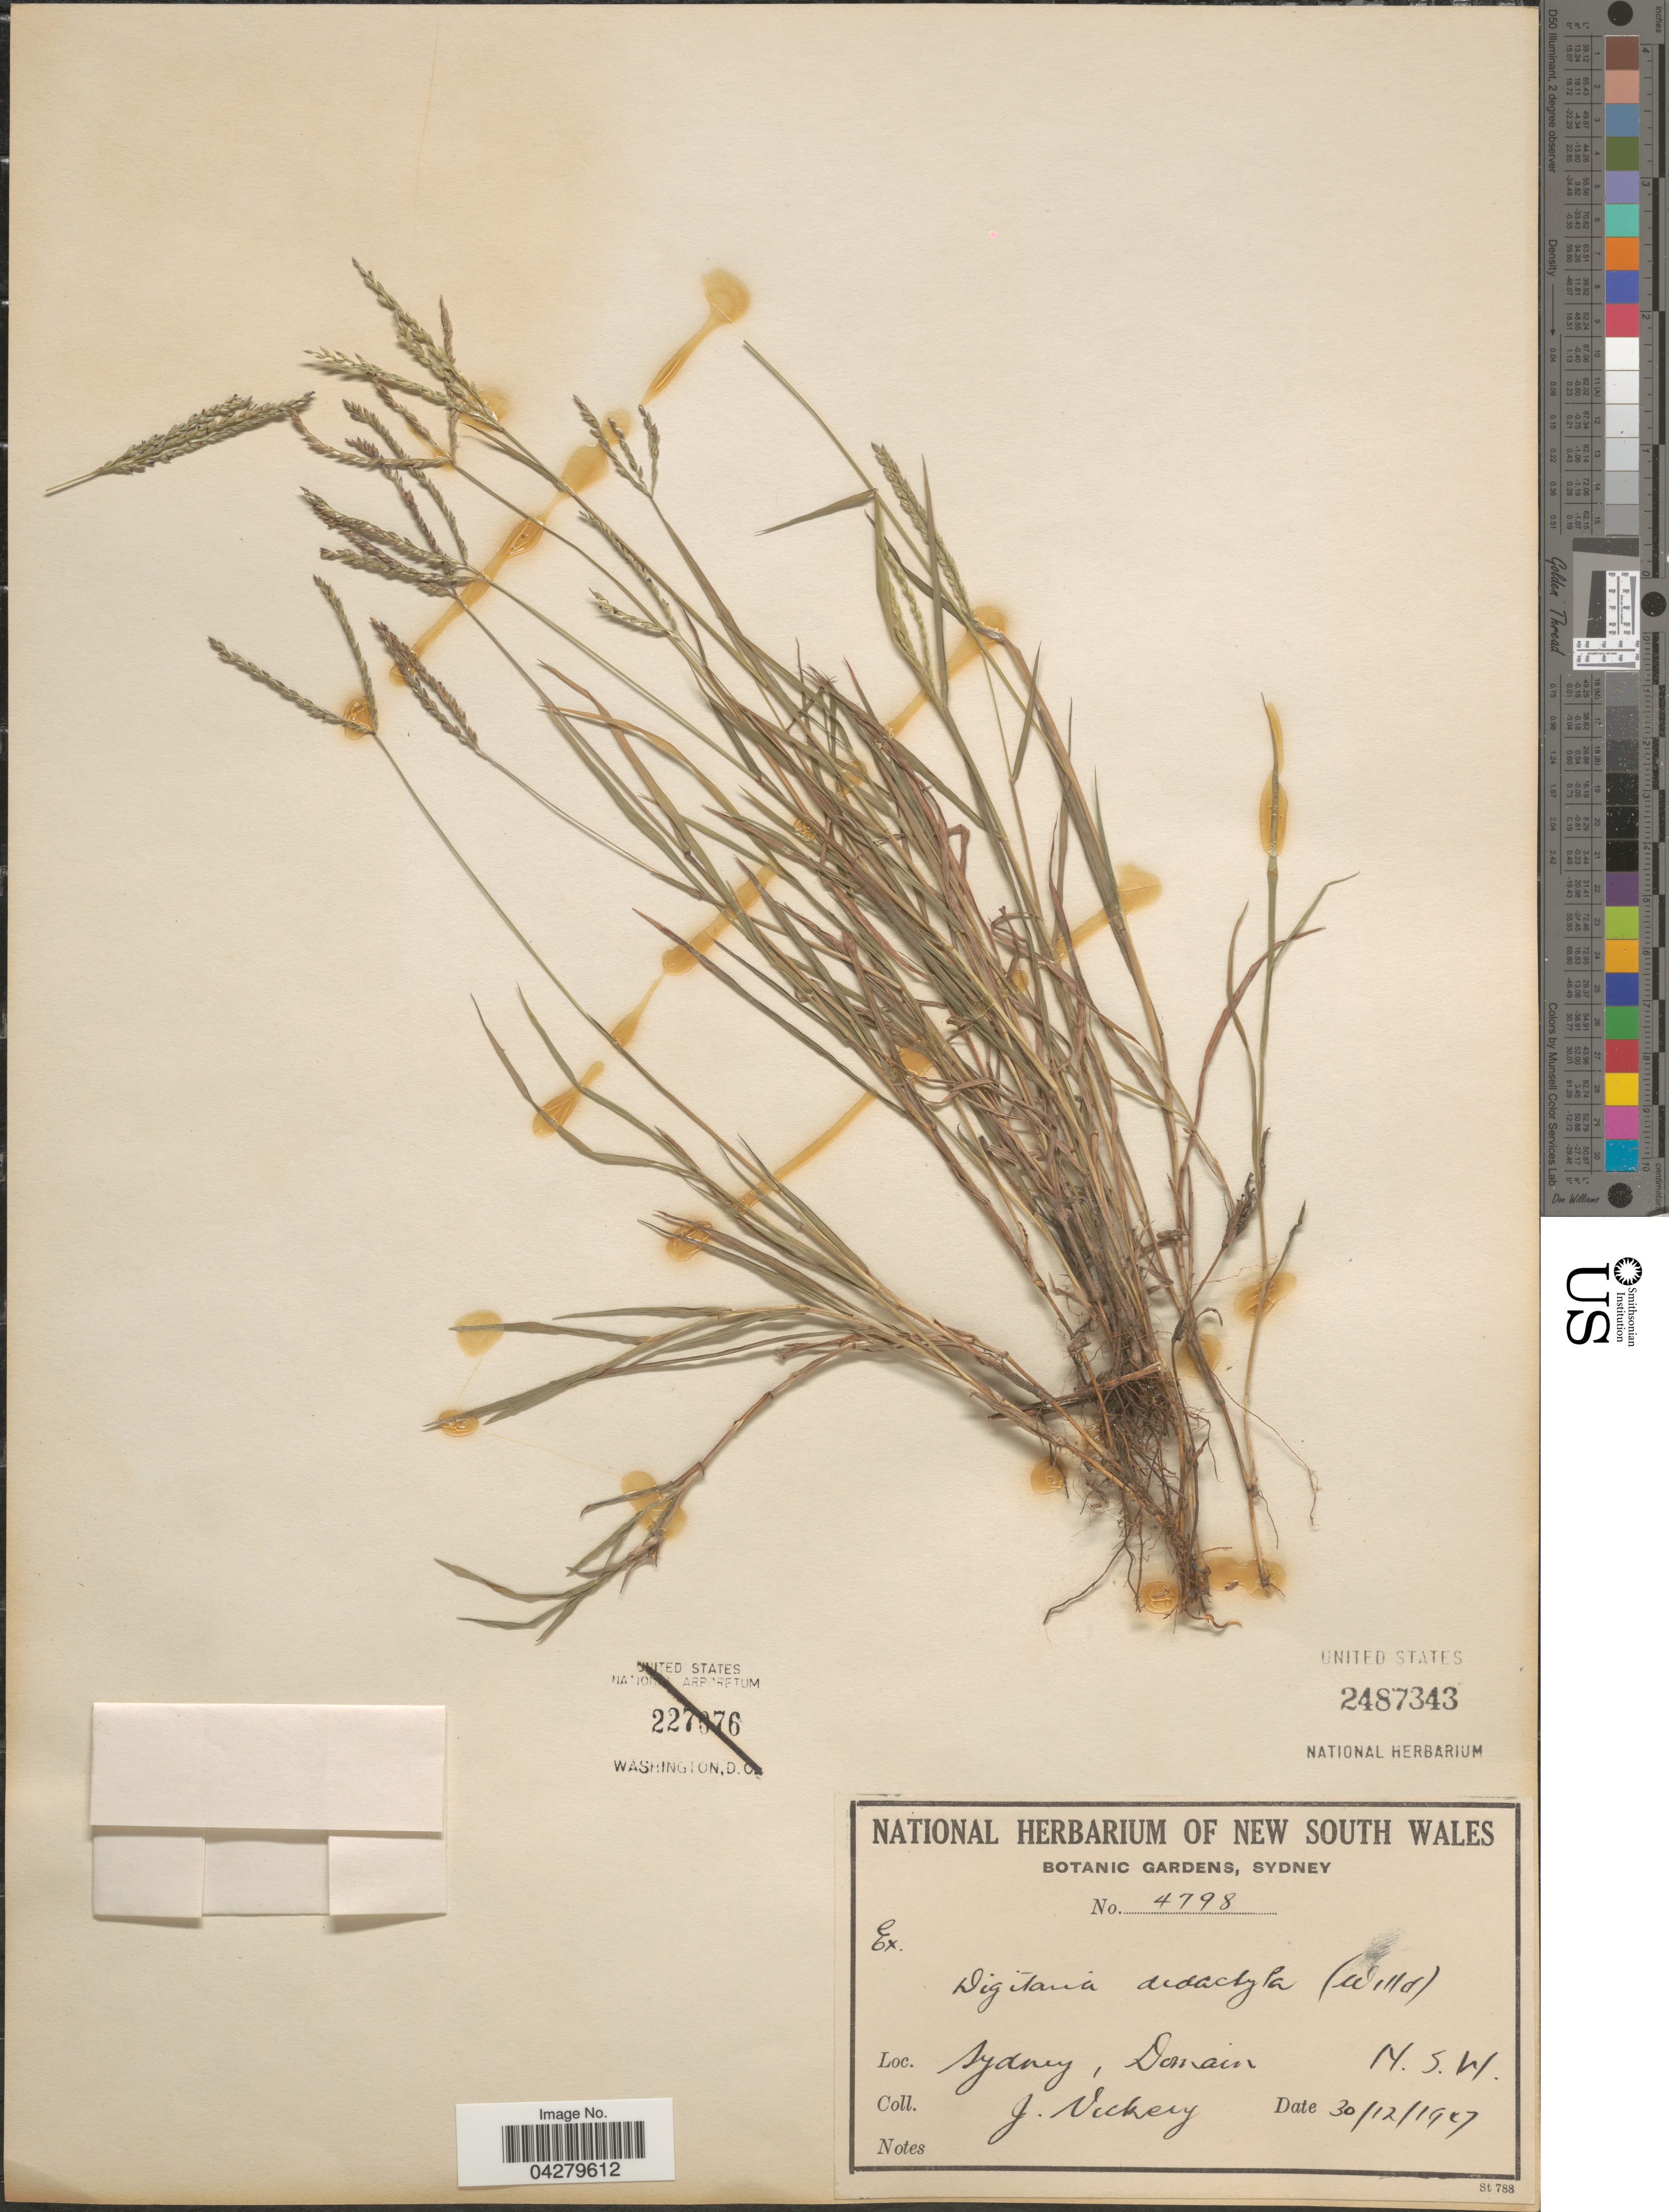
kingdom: Plantae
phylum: Tracheophyta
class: Liliopsida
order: Poales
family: Poaceae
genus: Digitaria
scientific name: Digitaria didactyla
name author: Willd.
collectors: J. Vickery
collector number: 4798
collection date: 1927-12-30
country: Australia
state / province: New South Wales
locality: Sydney, Domain.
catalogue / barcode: US 2487343